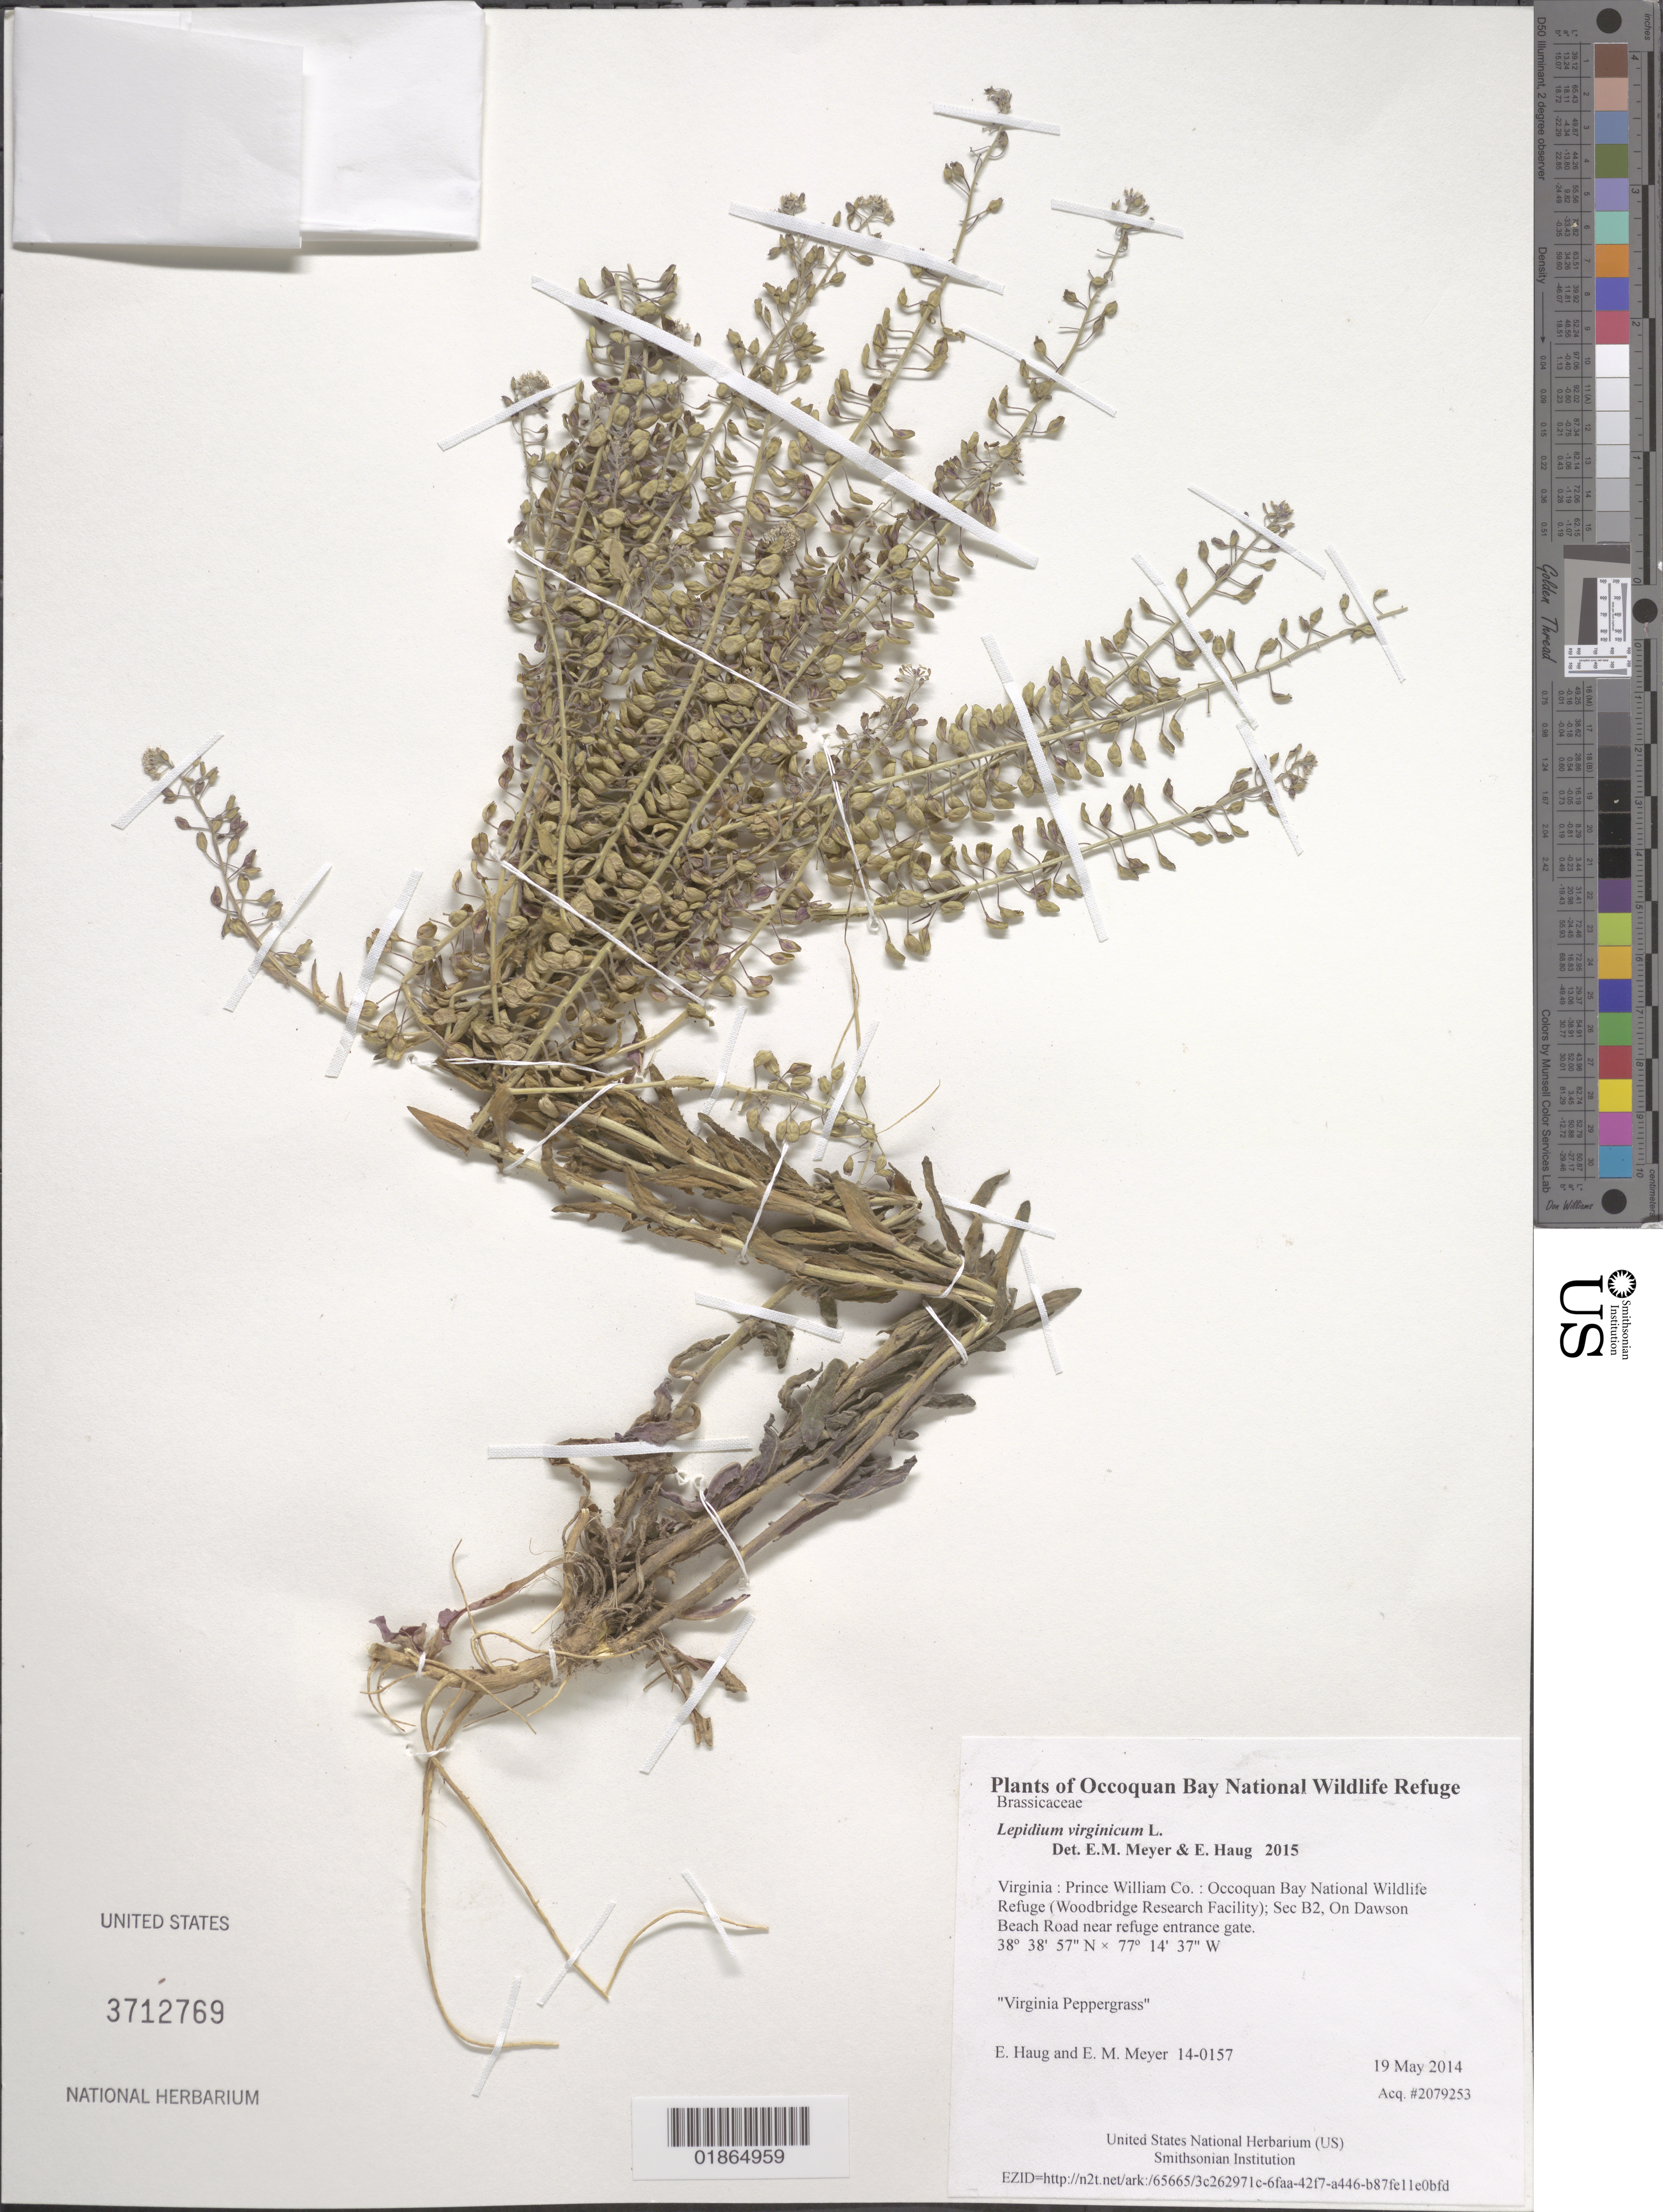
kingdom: Plantae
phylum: Tracheophyta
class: Magnoliopsida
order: Brassicales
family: Brassicaceae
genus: Lepidium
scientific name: Lepidium virginicum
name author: L.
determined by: Meyer, E. M.; Haug, E.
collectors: E. Haug & E. M. Meyer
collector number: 14-0157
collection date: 2014-05-19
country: United States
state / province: Virginia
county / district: Prince William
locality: Occoquan Bay National Wildlife Refuge (Woodbridge Research Facility); Sec B2, On Dawson Beach Road near refuge entrance gate.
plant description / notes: Virginia Peppergrass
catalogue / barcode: US 3712769